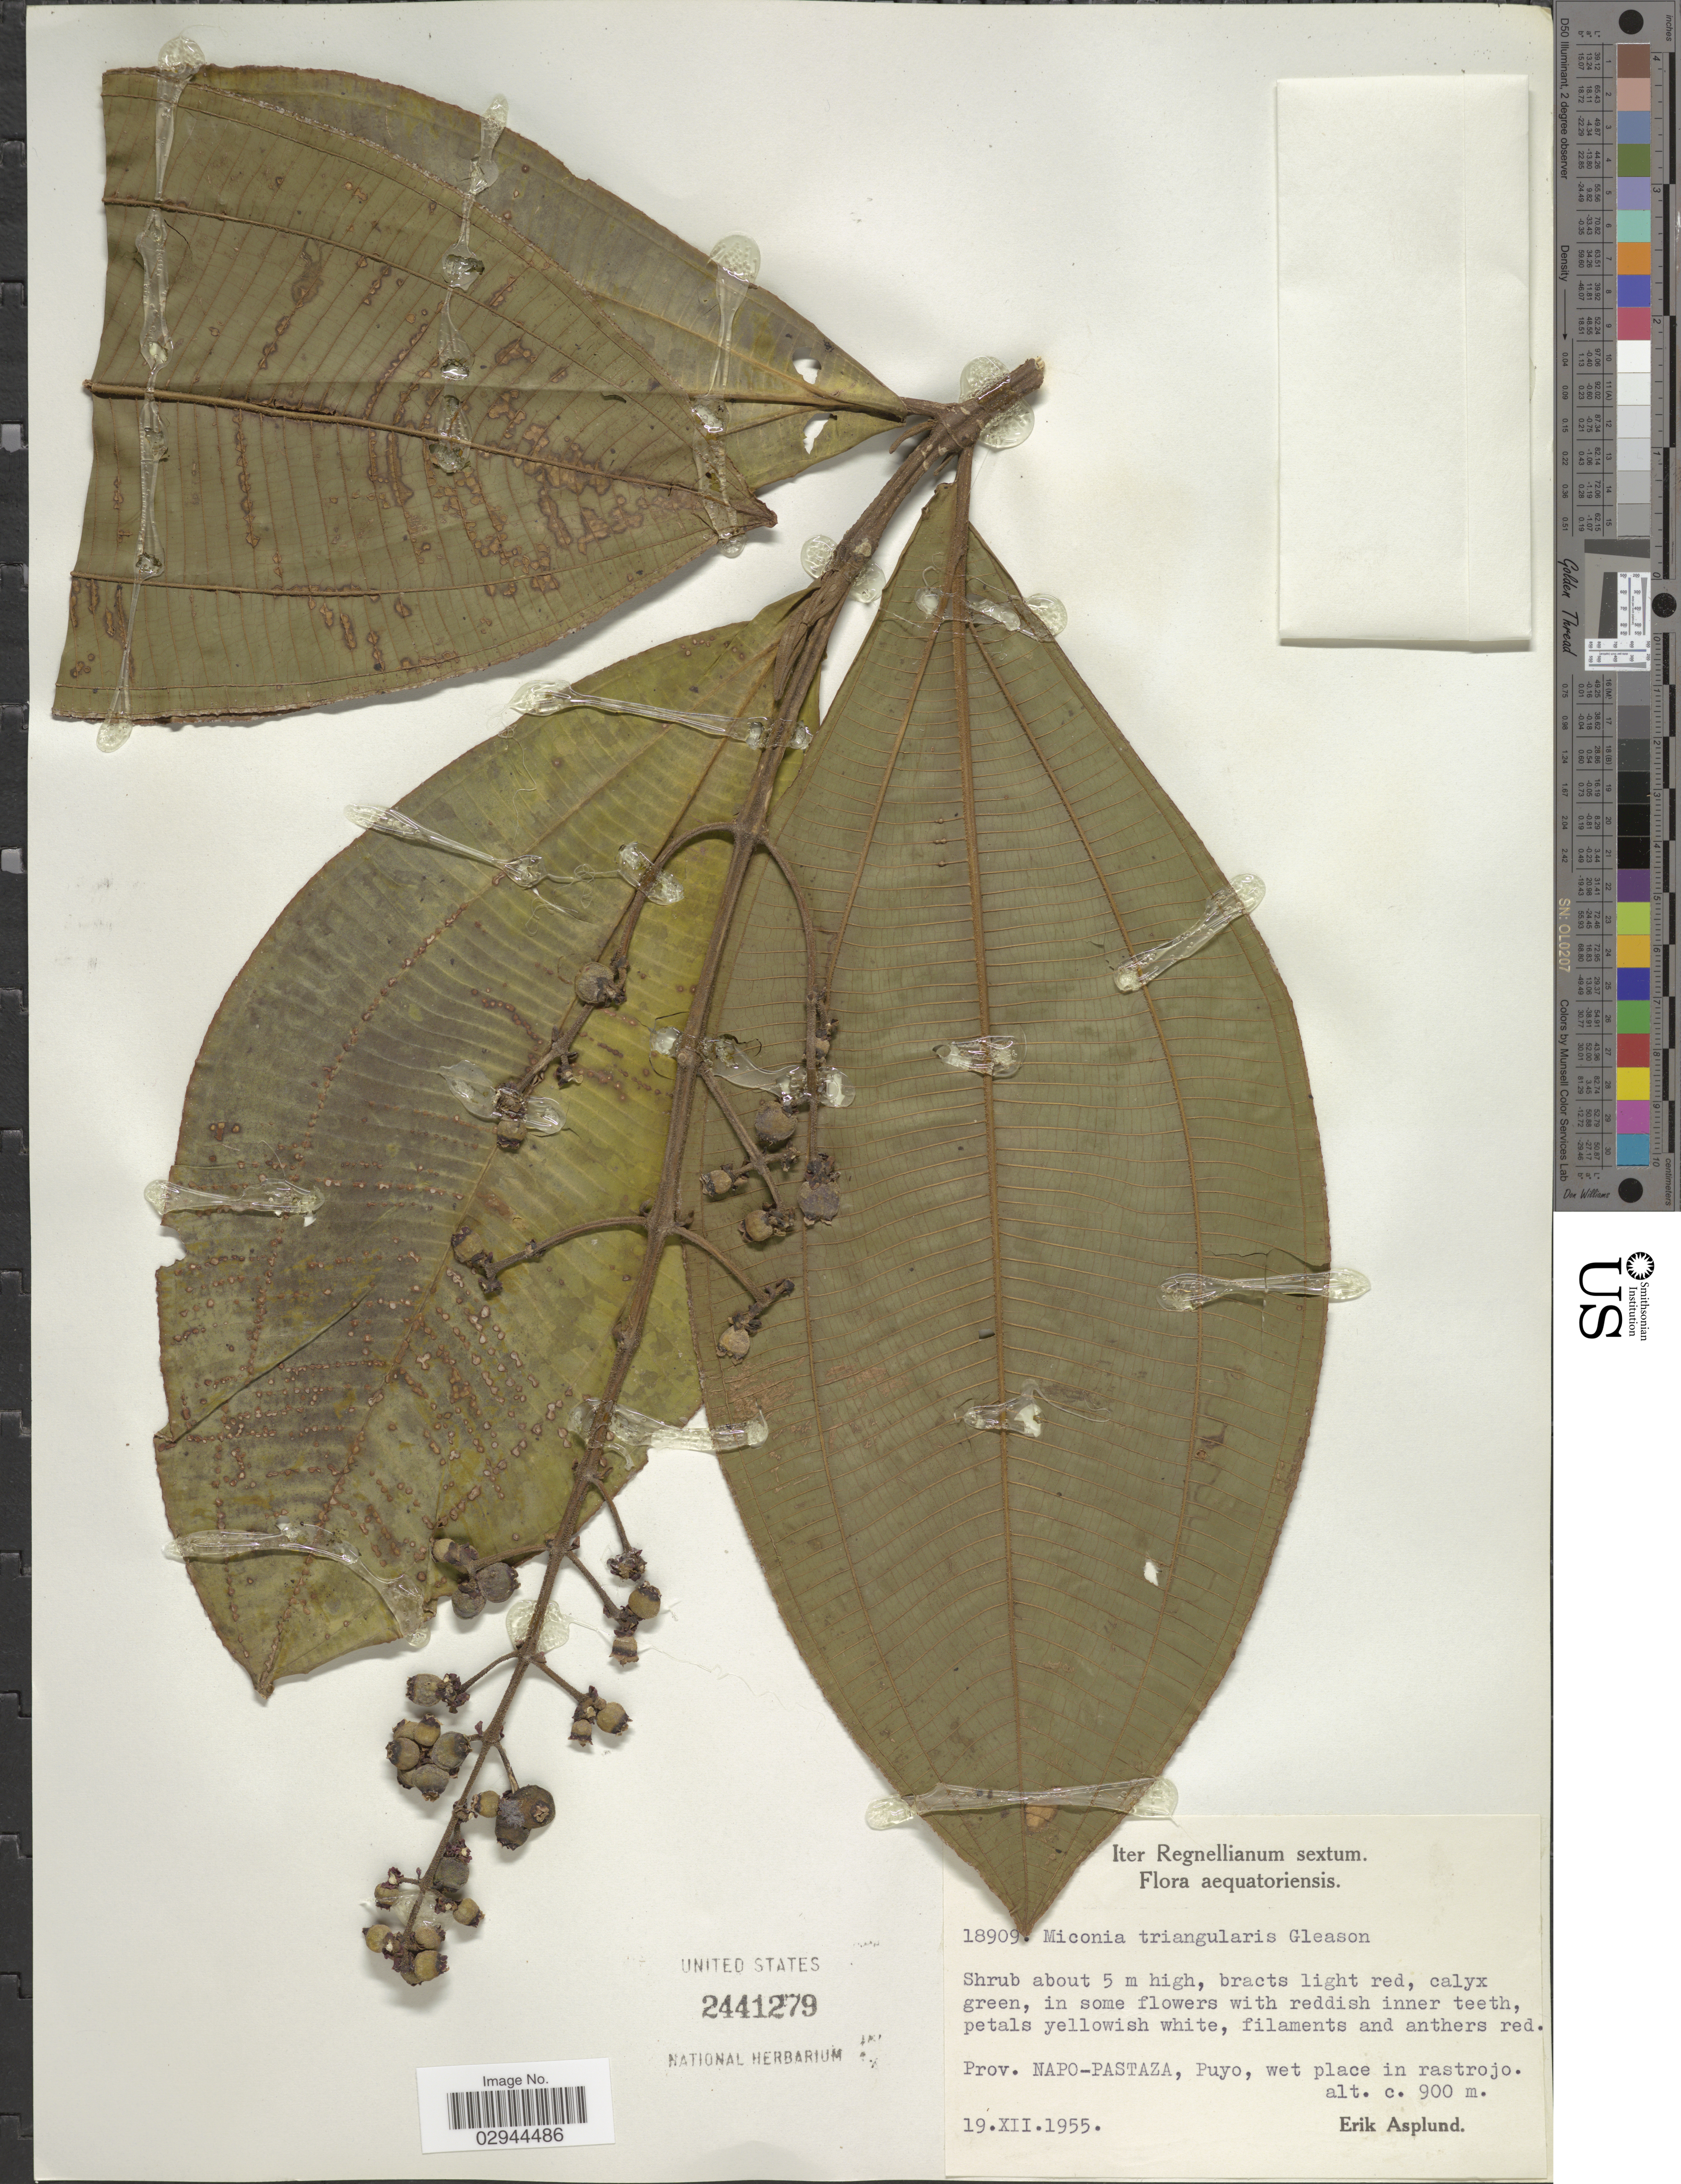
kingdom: Plantae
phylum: Tracheophyta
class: Magnoliopsida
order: Myrtales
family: Melastomataceae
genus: Miconia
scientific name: Miconia triangularis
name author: Gleason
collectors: E. Asplund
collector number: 18909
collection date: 1955-12-19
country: Ecuador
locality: Prov. Napo-Pastaza, Puyo.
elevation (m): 900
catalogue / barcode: US 2441279